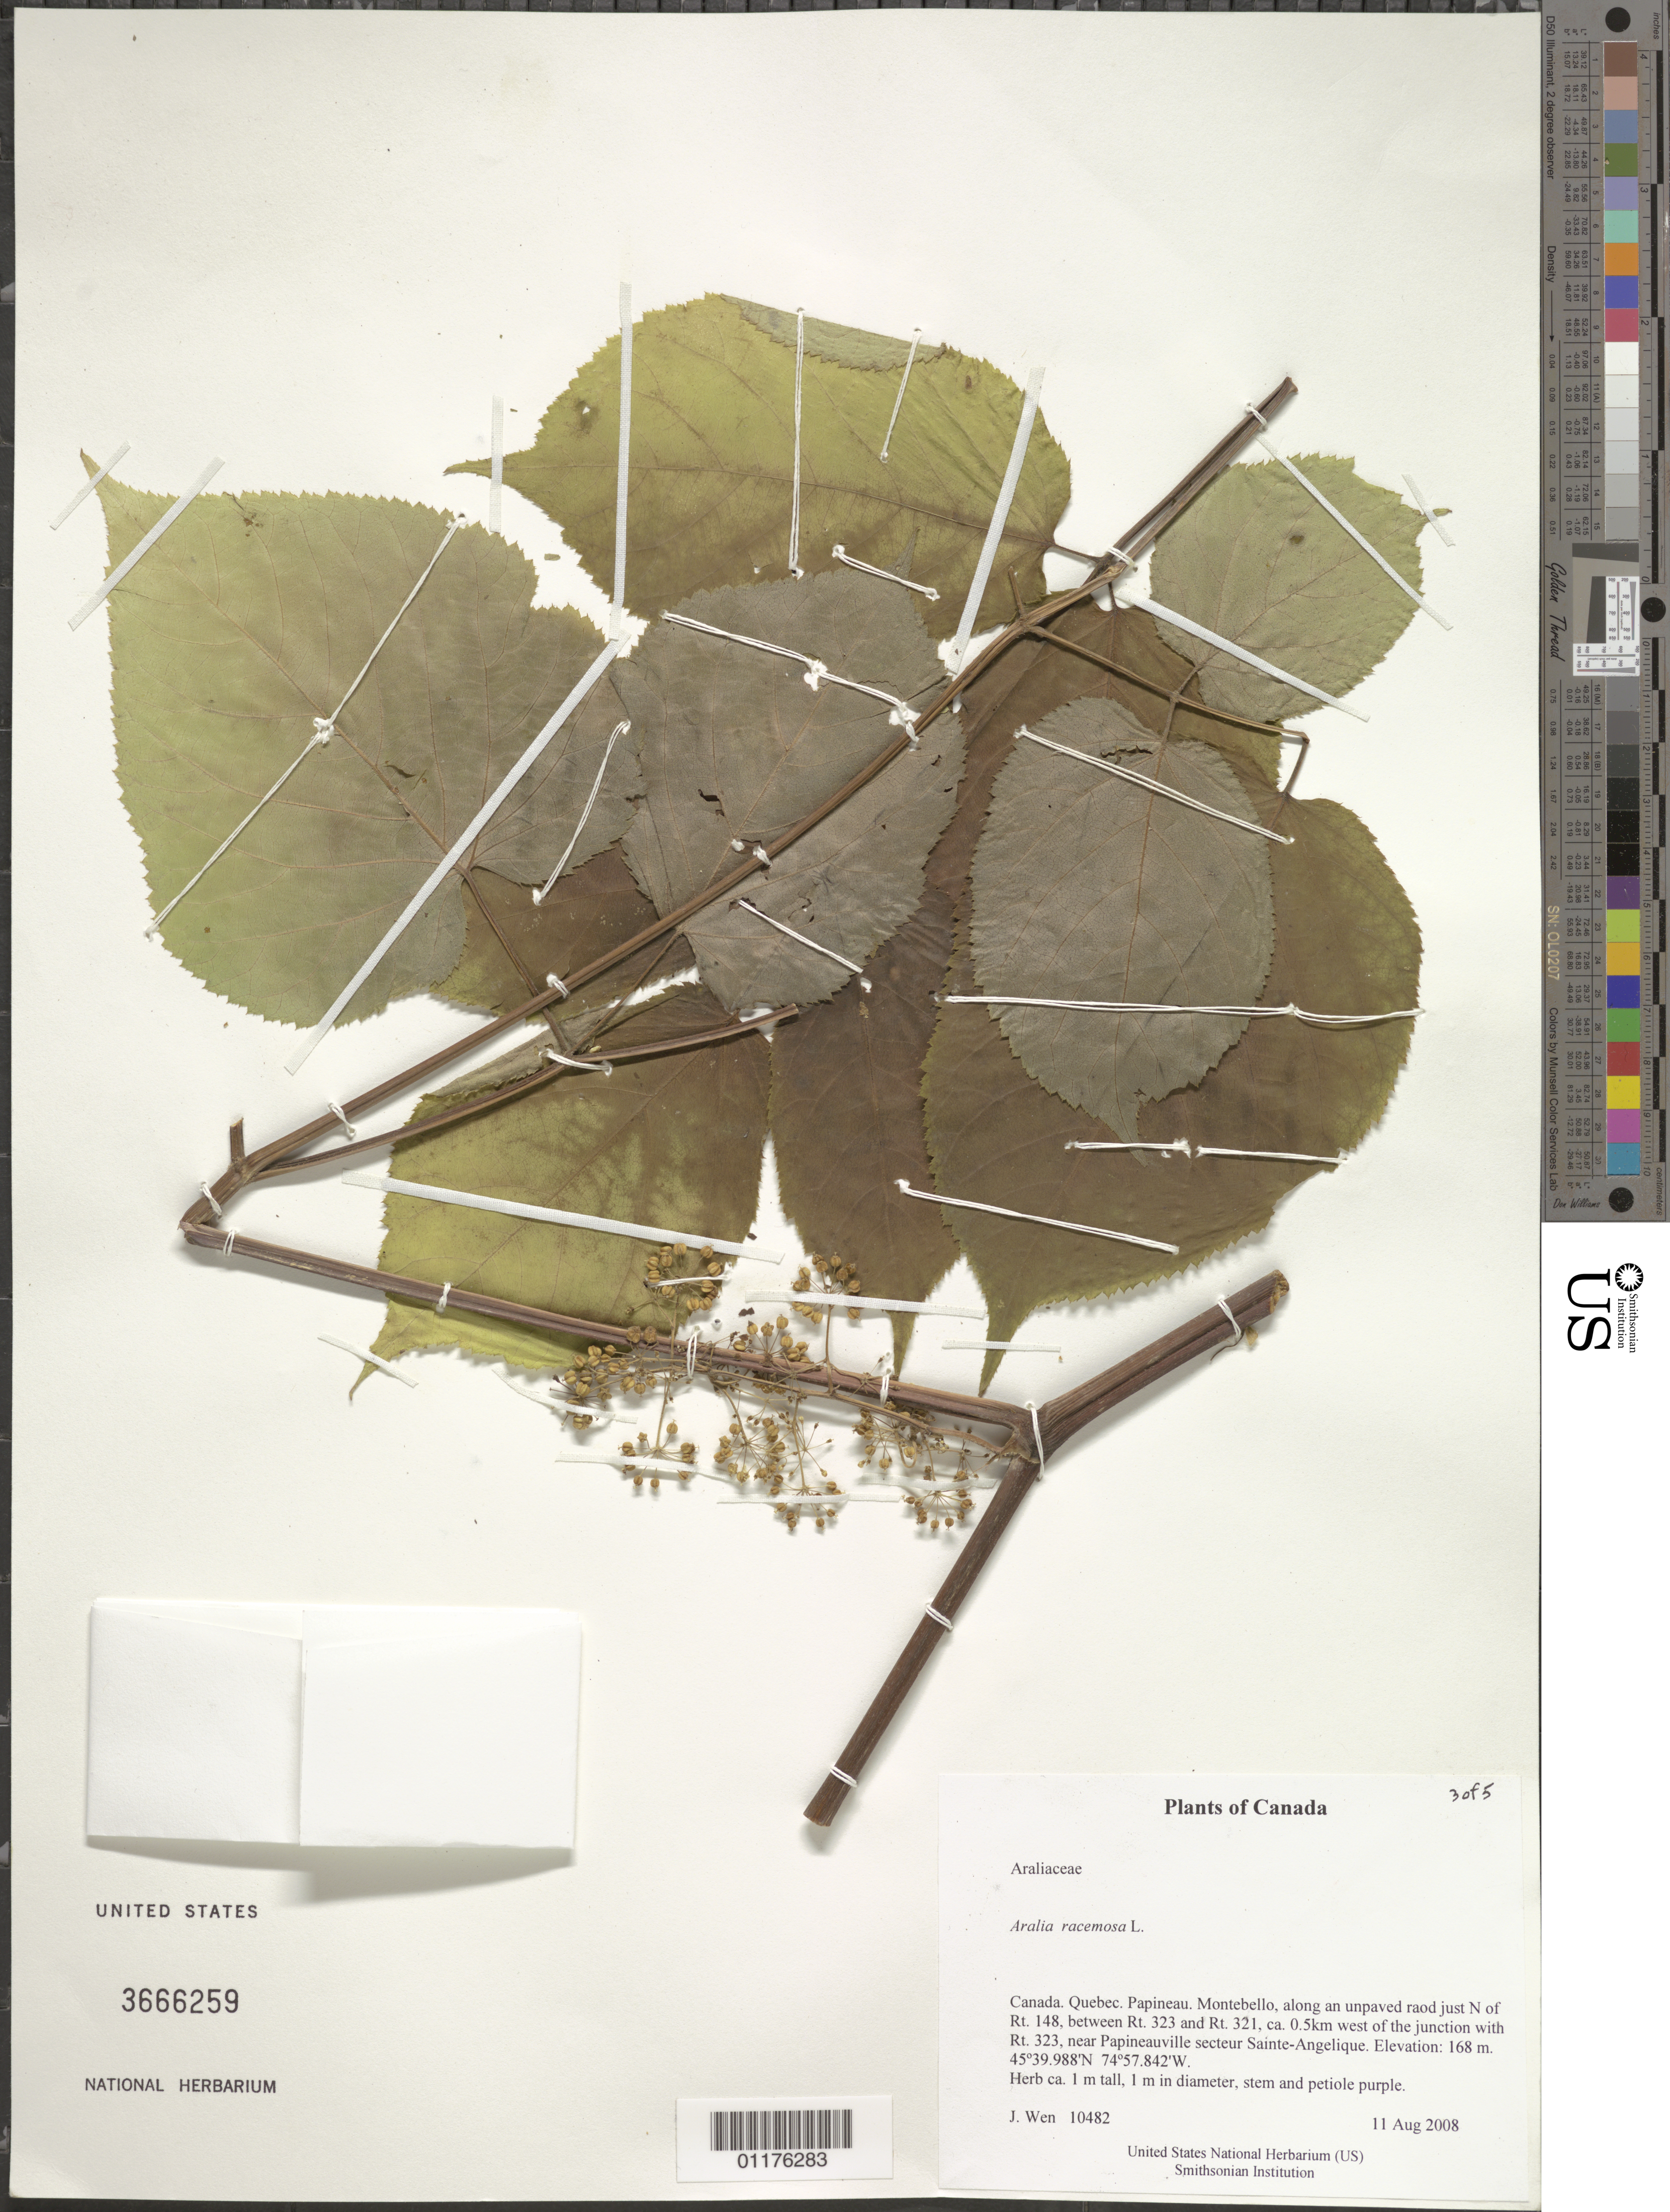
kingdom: Plantae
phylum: Tracheophyta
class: Magnoliopsida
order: Apiales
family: Araliaceae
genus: Aralia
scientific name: Aralia racemosa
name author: L.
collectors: J. Wen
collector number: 10482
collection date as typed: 11 Aug 2008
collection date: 2008-08-11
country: Canada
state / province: Quebec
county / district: Papineau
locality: Montebello, along an unpaved road just N of Rt. 148, between Rt. 323 and Rt. 321, ca. 0.5km west of the junction with Rt. 323, near Papineauville secteur Sainte-Angelique.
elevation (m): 168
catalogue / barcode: US 3666259